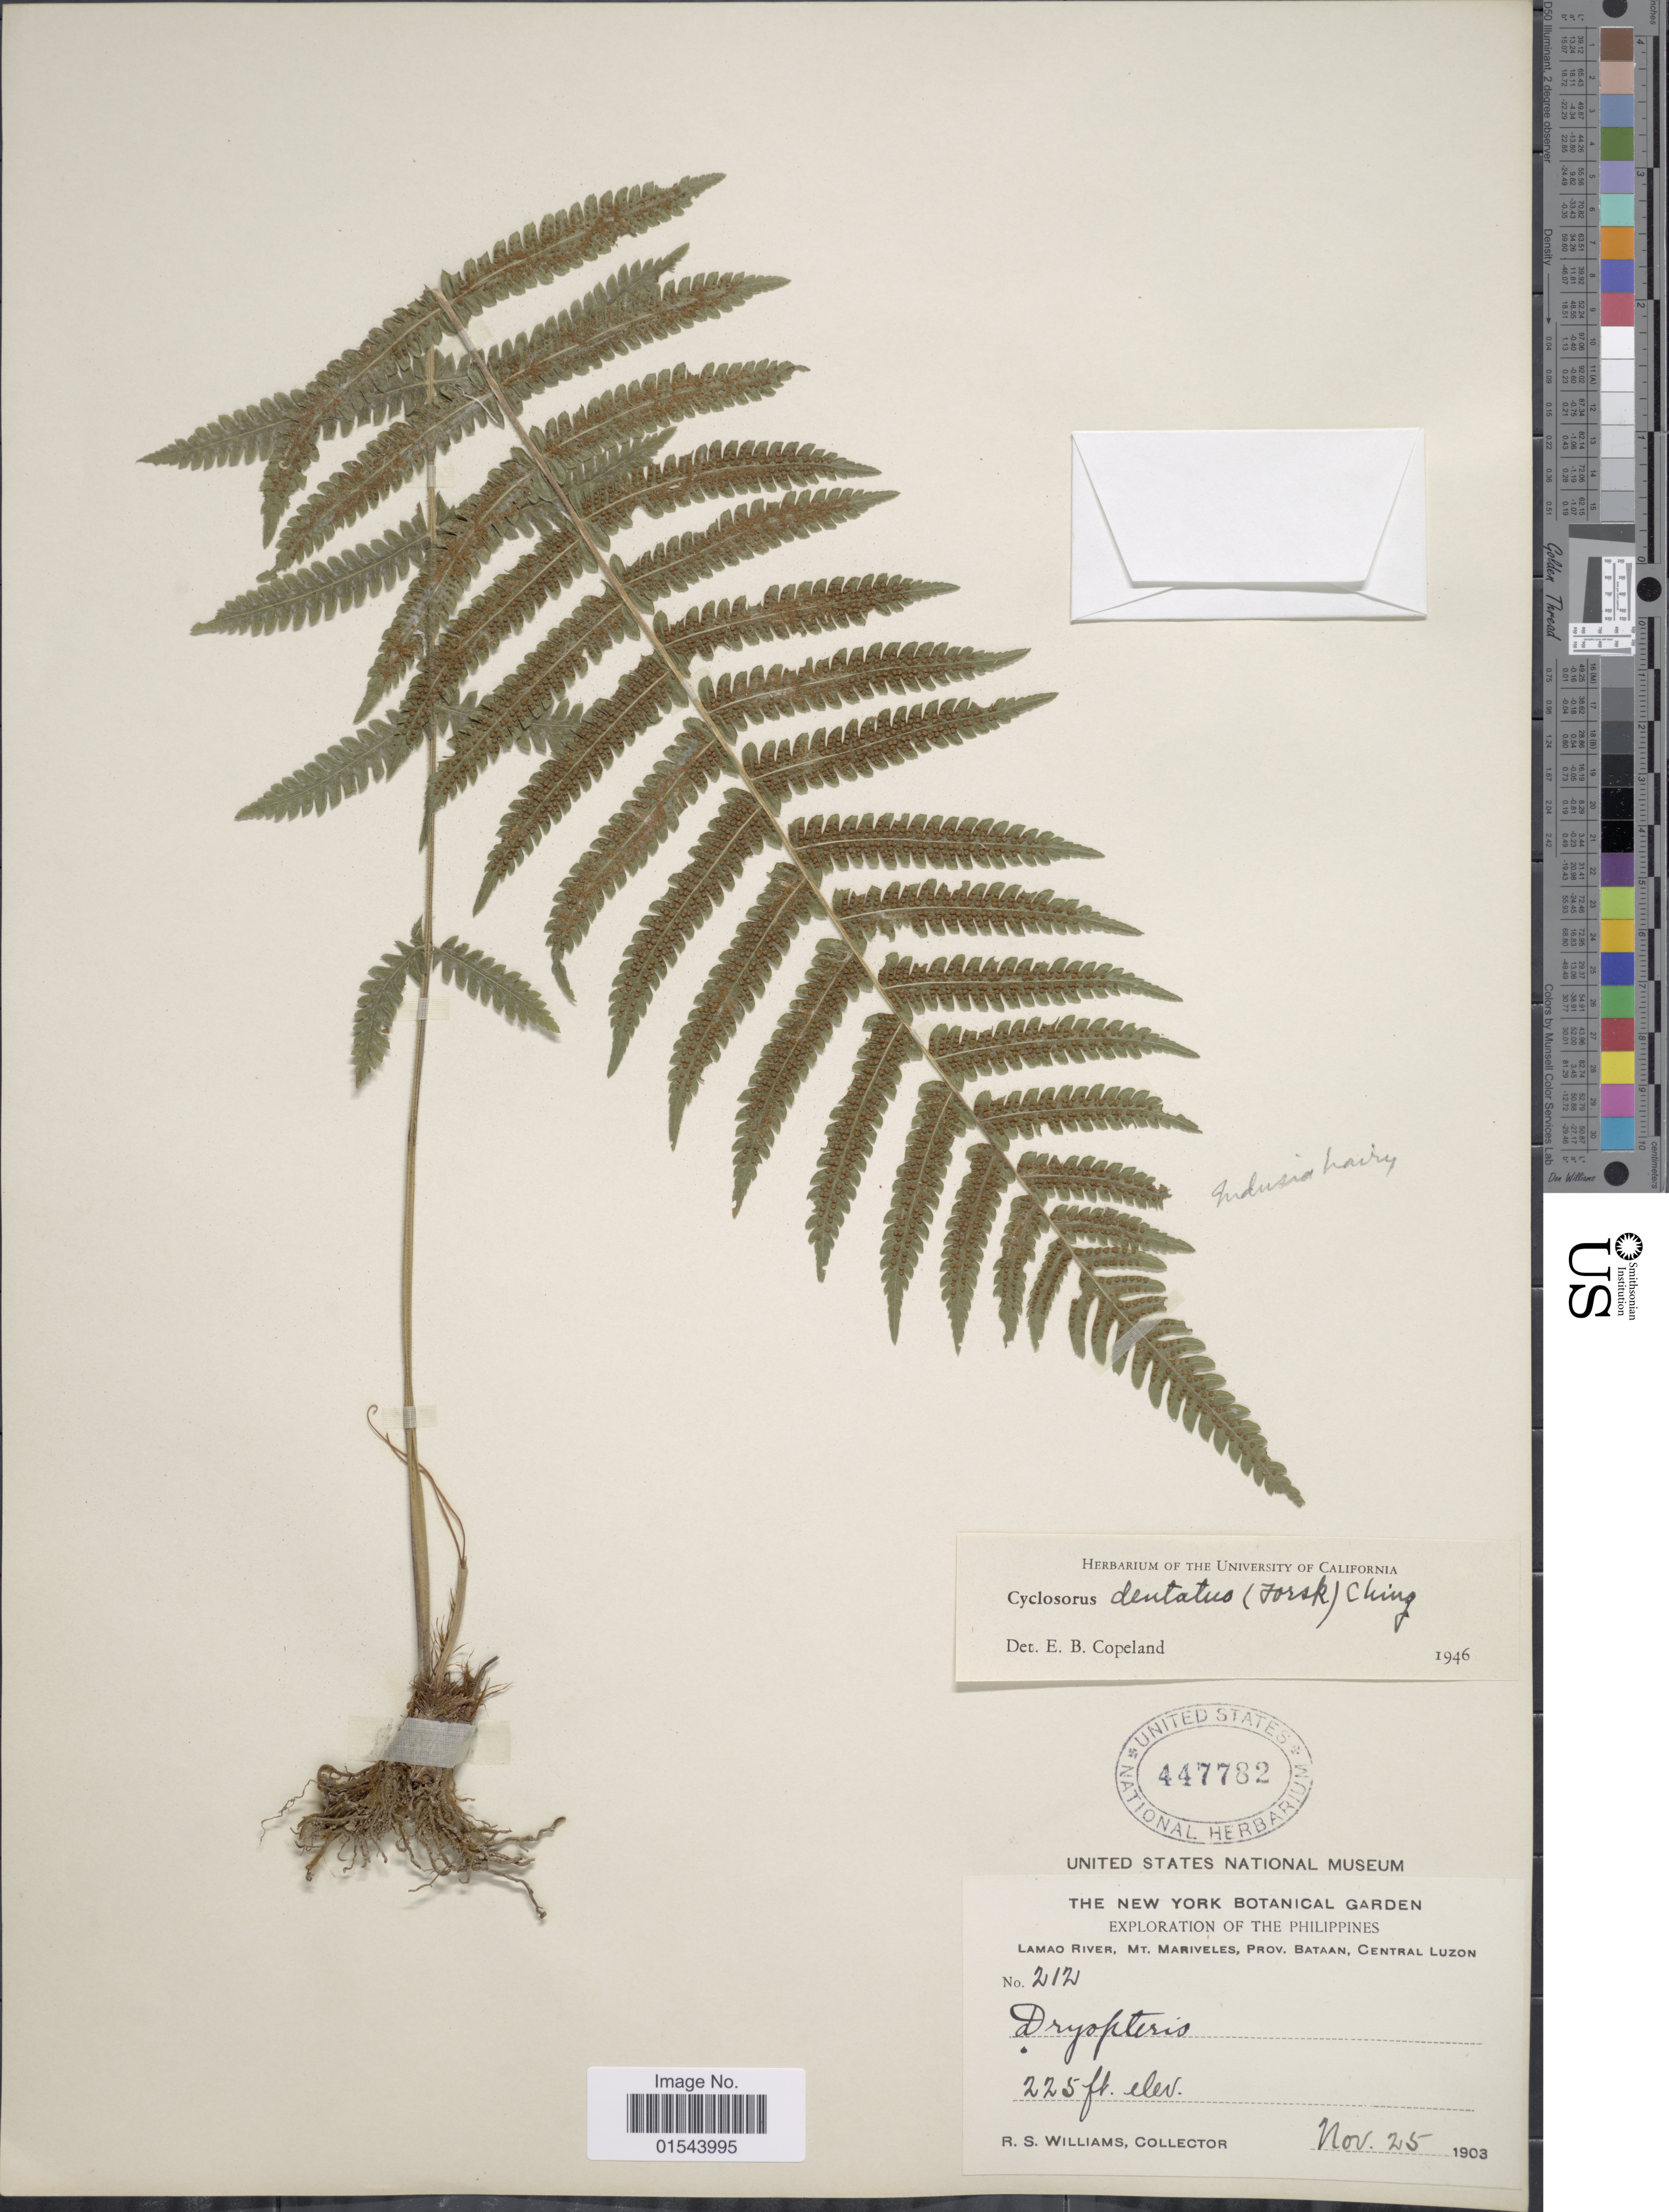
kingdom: Plantae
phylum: Tracheophyta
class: Polypodiopsida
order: Polypodiales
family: Thelypteridaceae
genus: Christella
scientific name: Christella dentata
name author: (Forssk.) Brownsey & Jermy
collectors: R. S. Williams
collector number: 212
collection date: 1903-11-25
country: Philippines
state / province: Central Luzon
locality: Lamao river, Mt Mariveles, prov. Bataan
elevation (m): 69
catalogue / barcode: US 447782